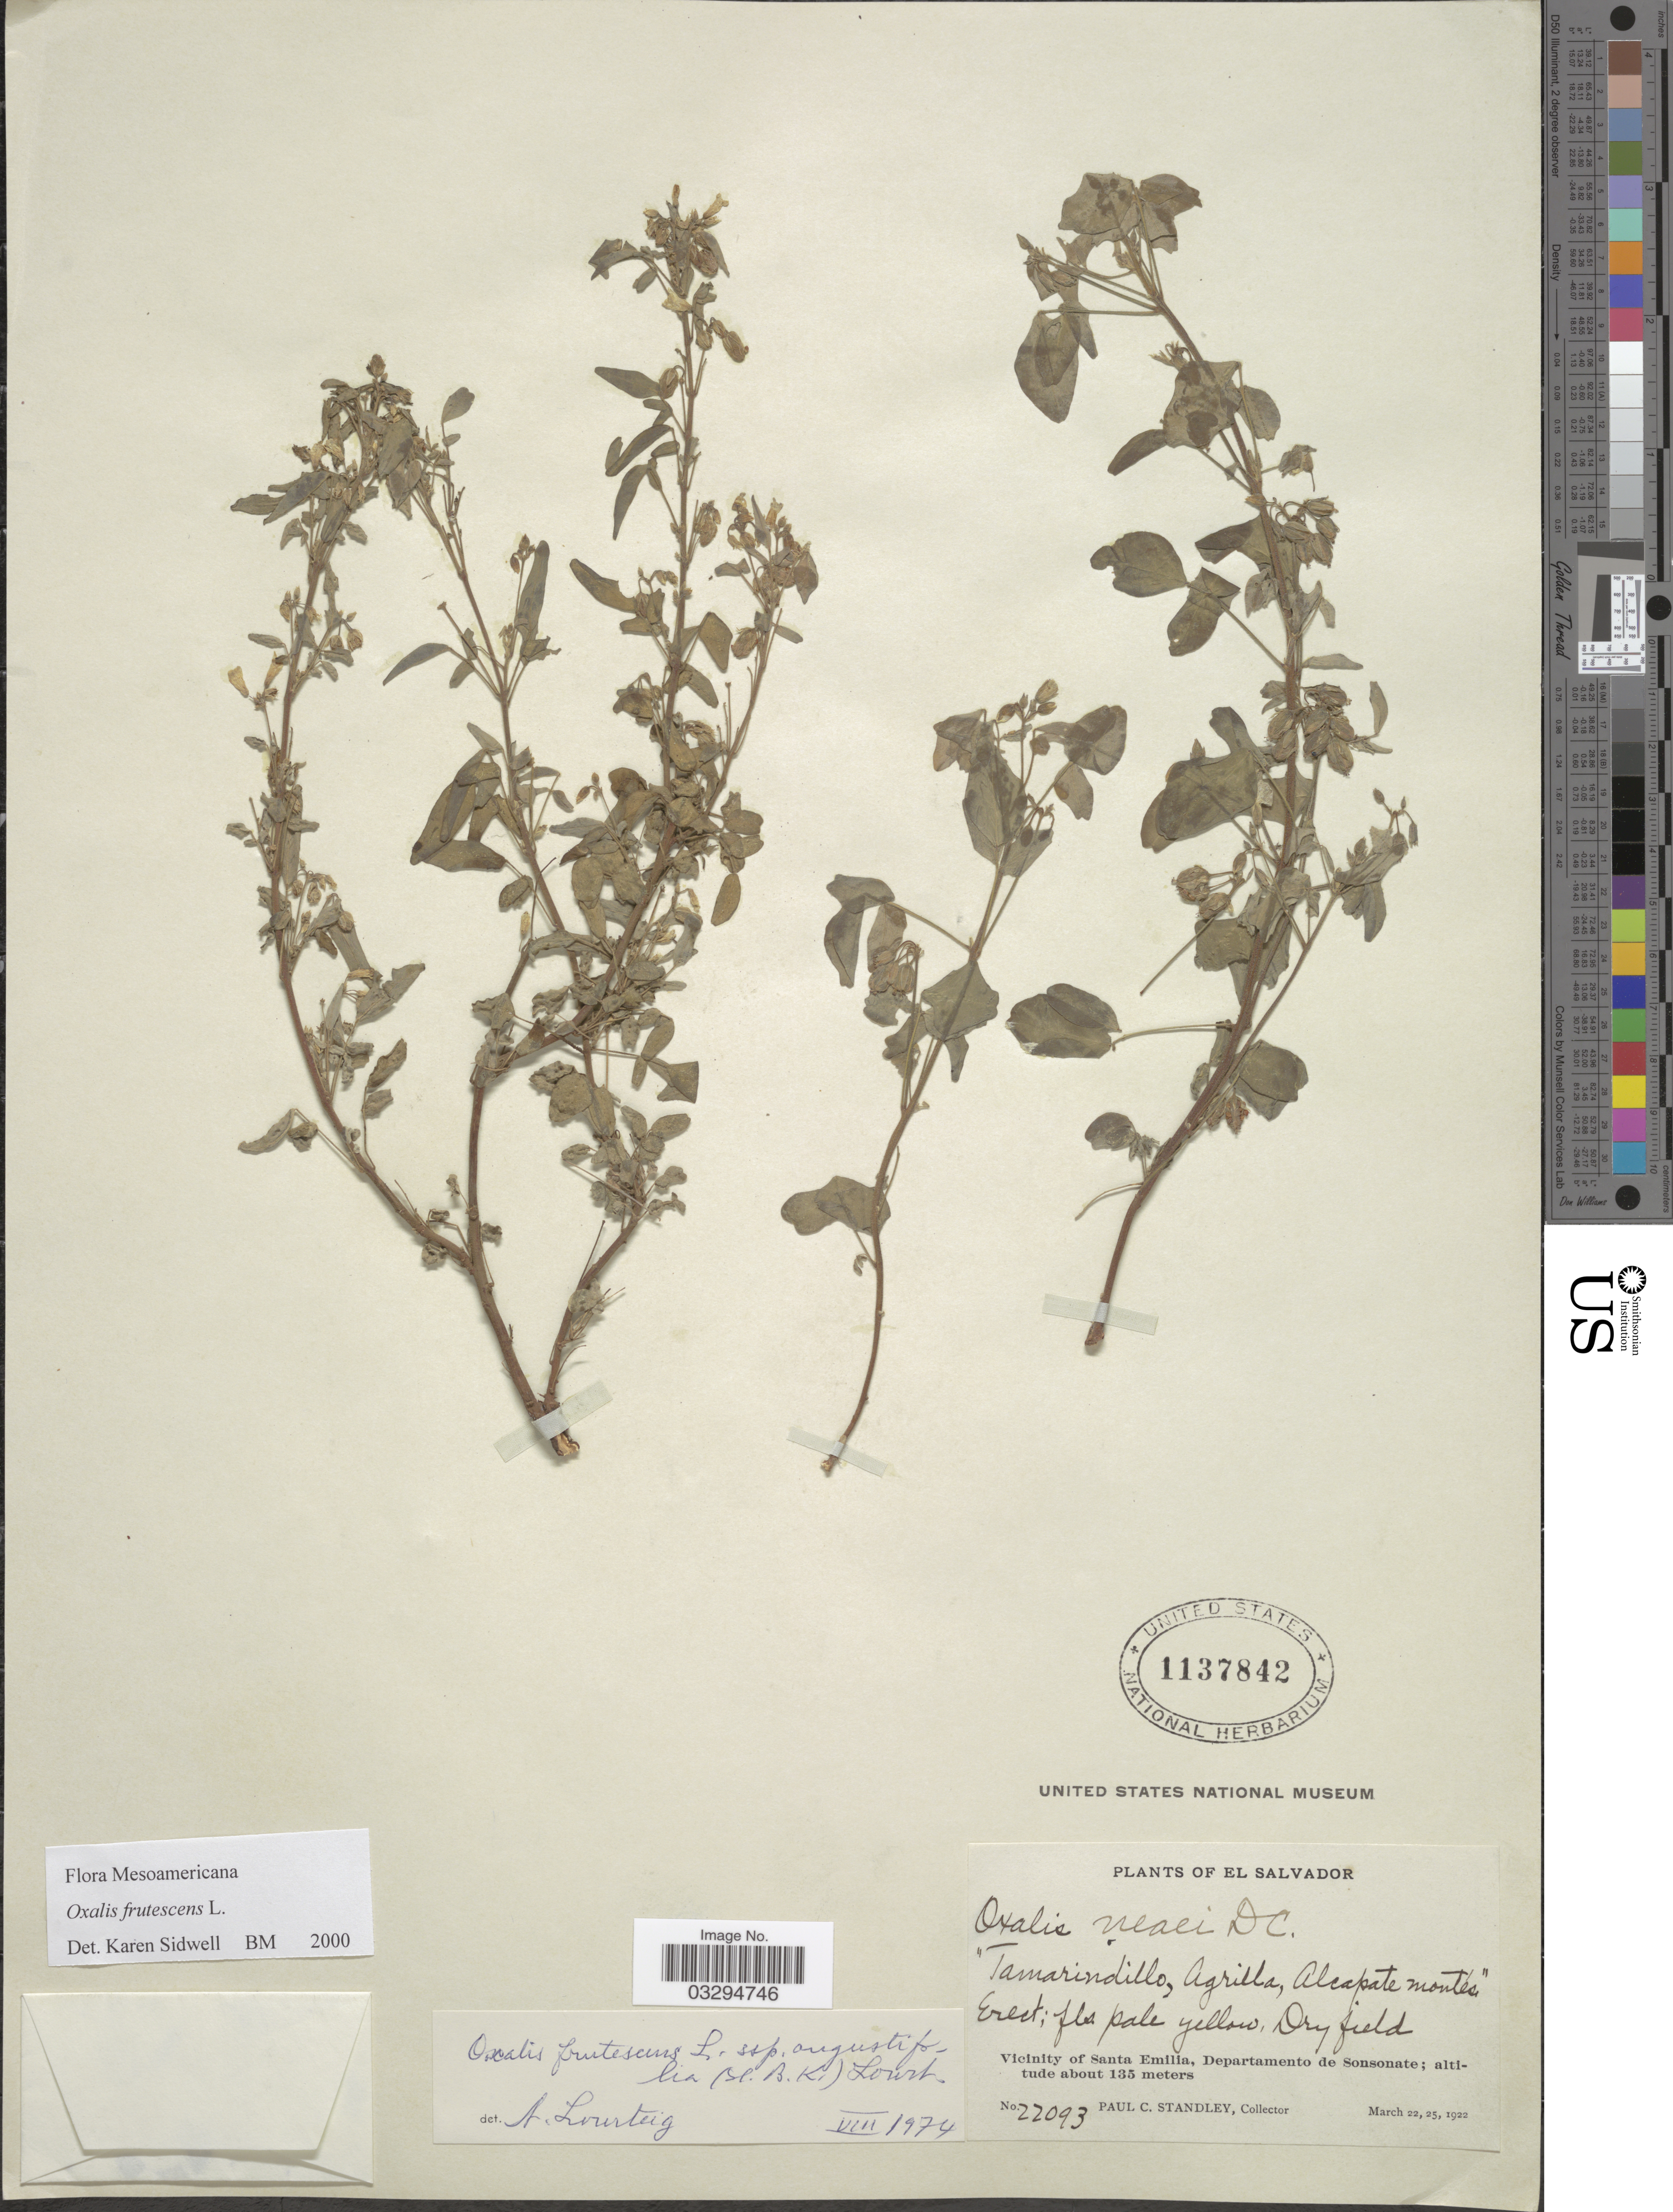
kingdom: Plantae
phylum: Tracheophyta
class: Magnoliopsida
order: Oxalidales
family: Oxalidaceae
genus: Oxalis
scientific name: Oxalis frutescens subsp. angustifolia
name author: (Kunth) Lourteig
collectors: P. C. Standley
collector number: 22093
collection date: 1922-03-22/1922-03-25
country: El Salvador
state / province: Sonsonate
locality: Vicinity of Santa Emilia, Departamento de Sonsonate.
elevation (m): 135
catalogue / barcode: US 1137842